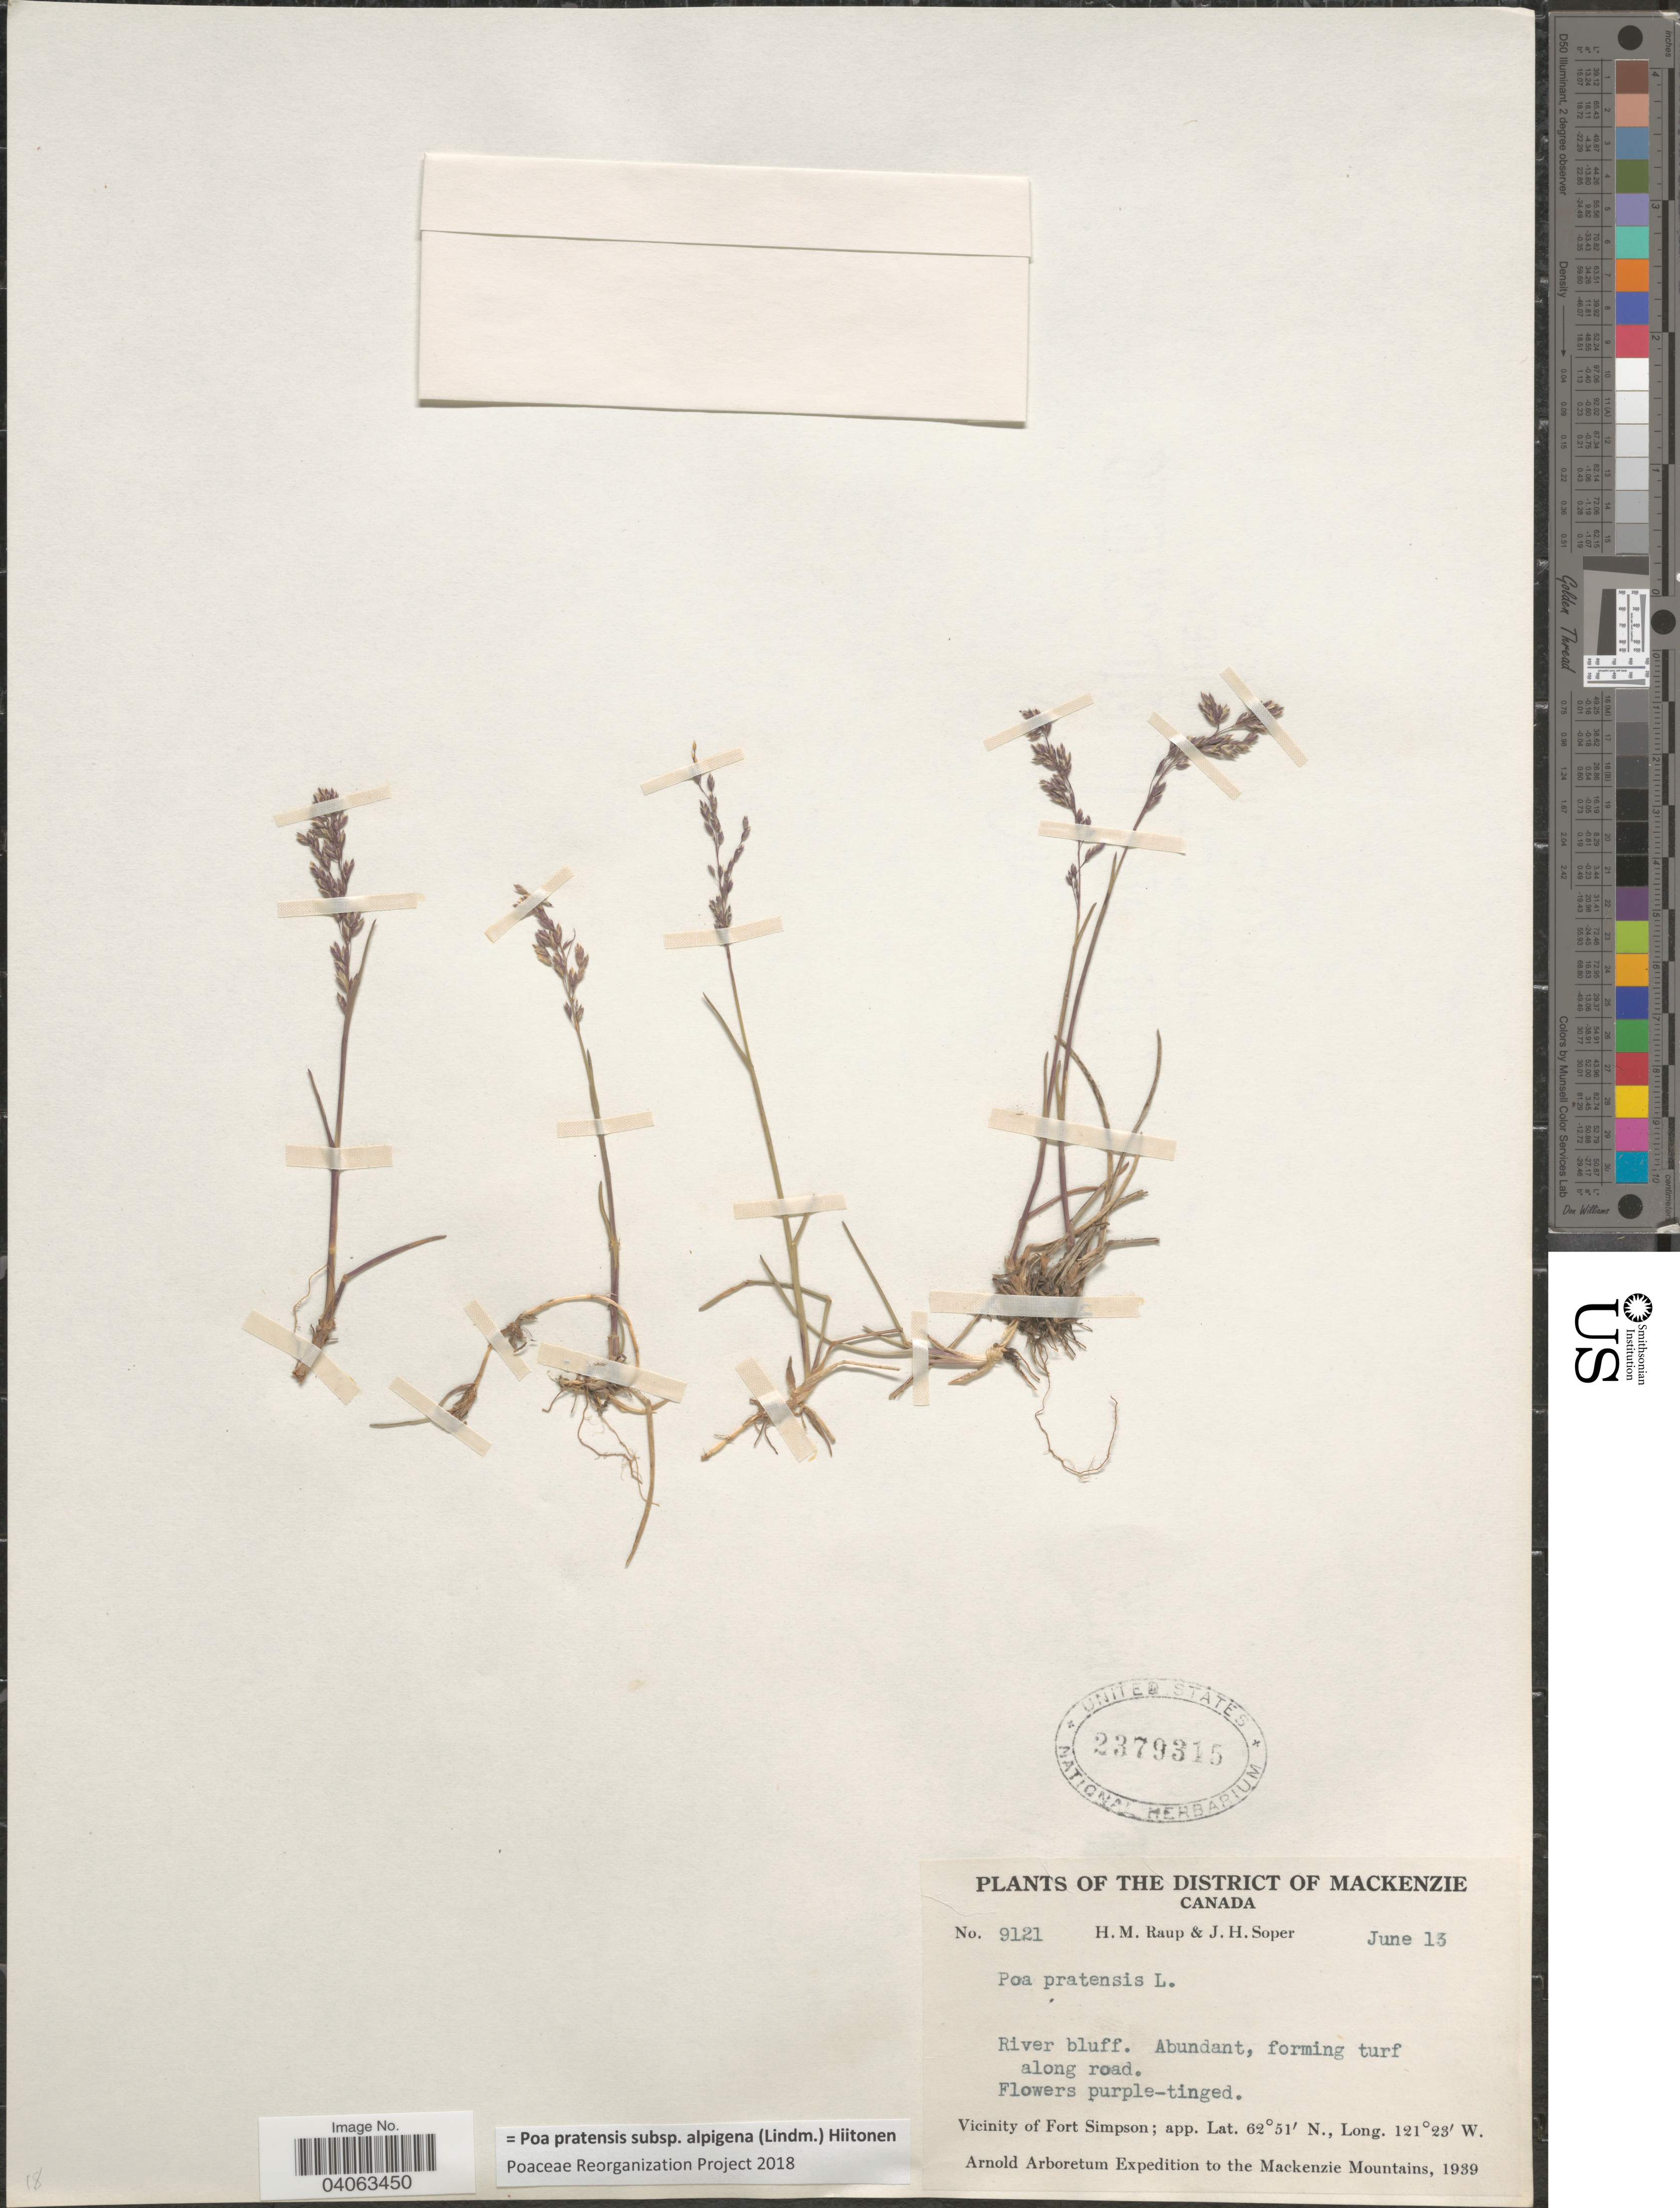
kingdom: Plantae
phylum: Tracheophyta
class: Liliopsida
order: Poales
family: Poaceae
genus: Poa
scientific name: Poa pratensis subsp. alpigena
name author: (Lindm.) Hiitonen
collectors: H. Raup & J. H. Soper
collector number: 9121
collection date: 1939-06-13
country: Canada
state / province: Northwest Territories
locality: The District of Mackenzie. Vicinity of Fort Simpson. The Mackenzie Mountains.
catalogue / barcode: US 2379315